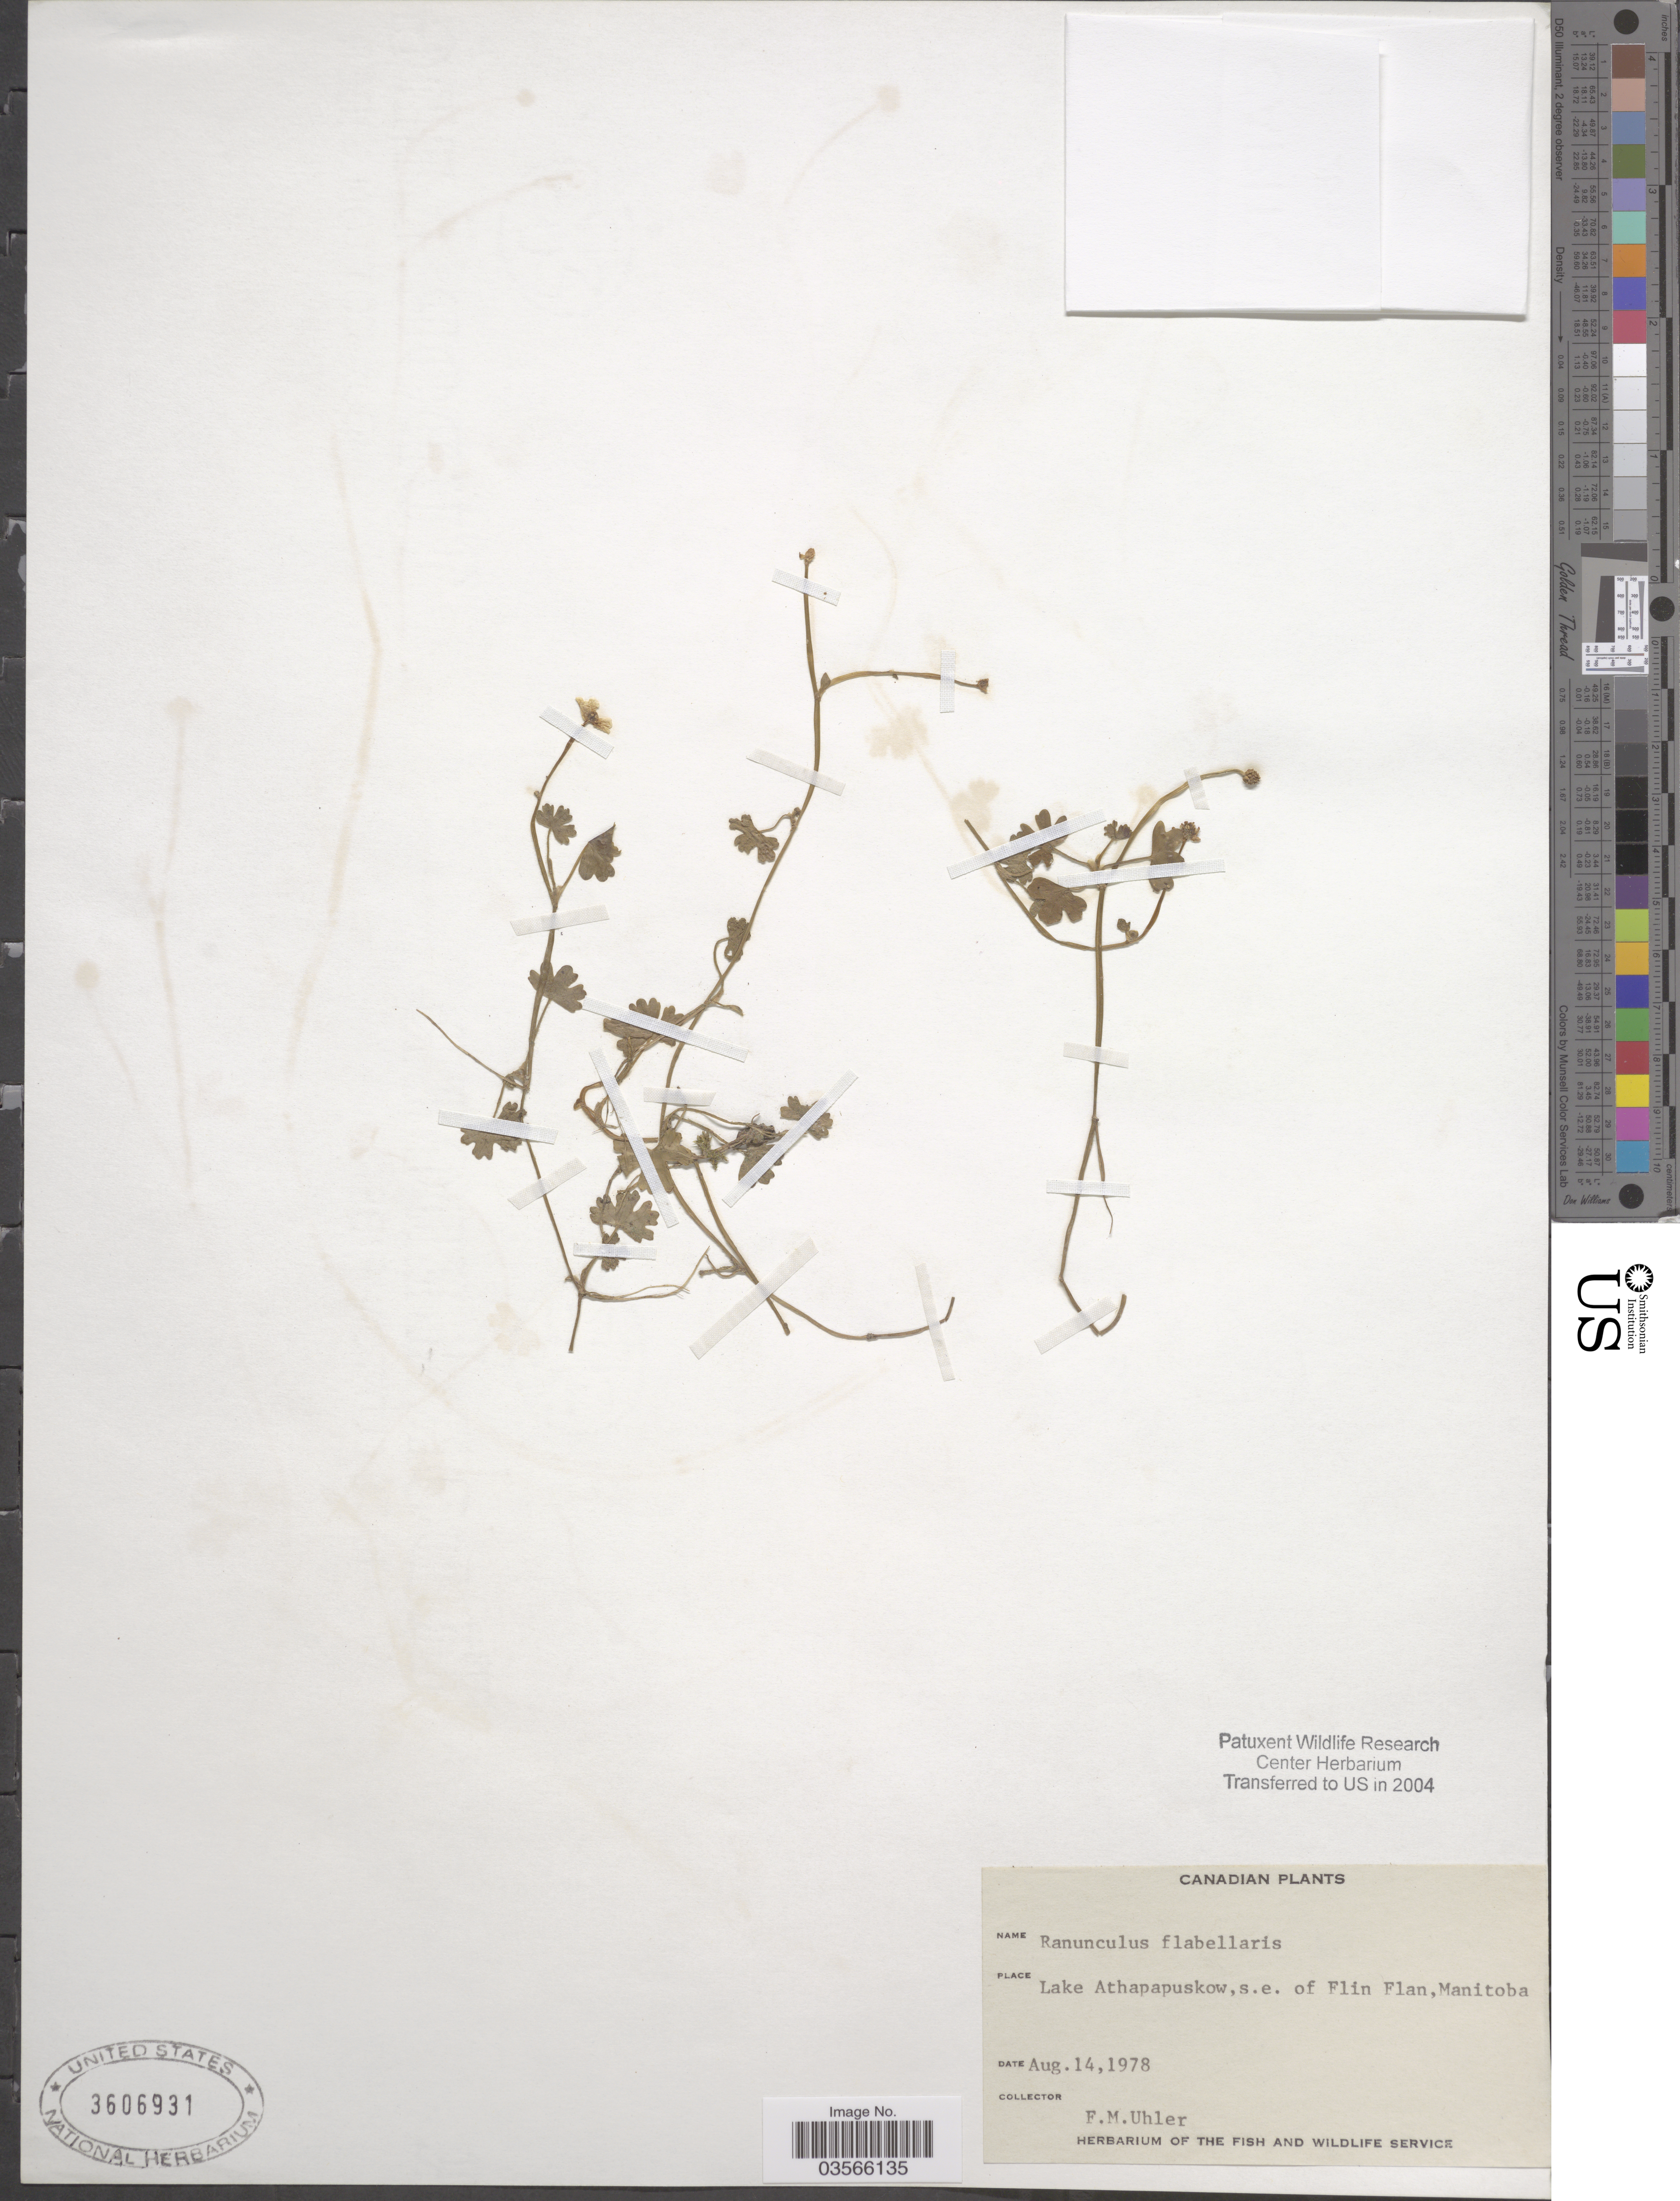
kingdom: Plantae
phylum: Tracheophyta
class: Magnoliopsida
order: Ranunculales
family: Ranunculaceae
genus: Ranunculus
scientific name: Ranunculus flabellaris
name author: Raf.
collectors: F. M. Uhler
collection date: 1978-08-14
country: Canada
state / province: Manitoba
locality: Lake Athapapuskow, s. e. of Flin Flan.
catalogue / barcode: US 3606931